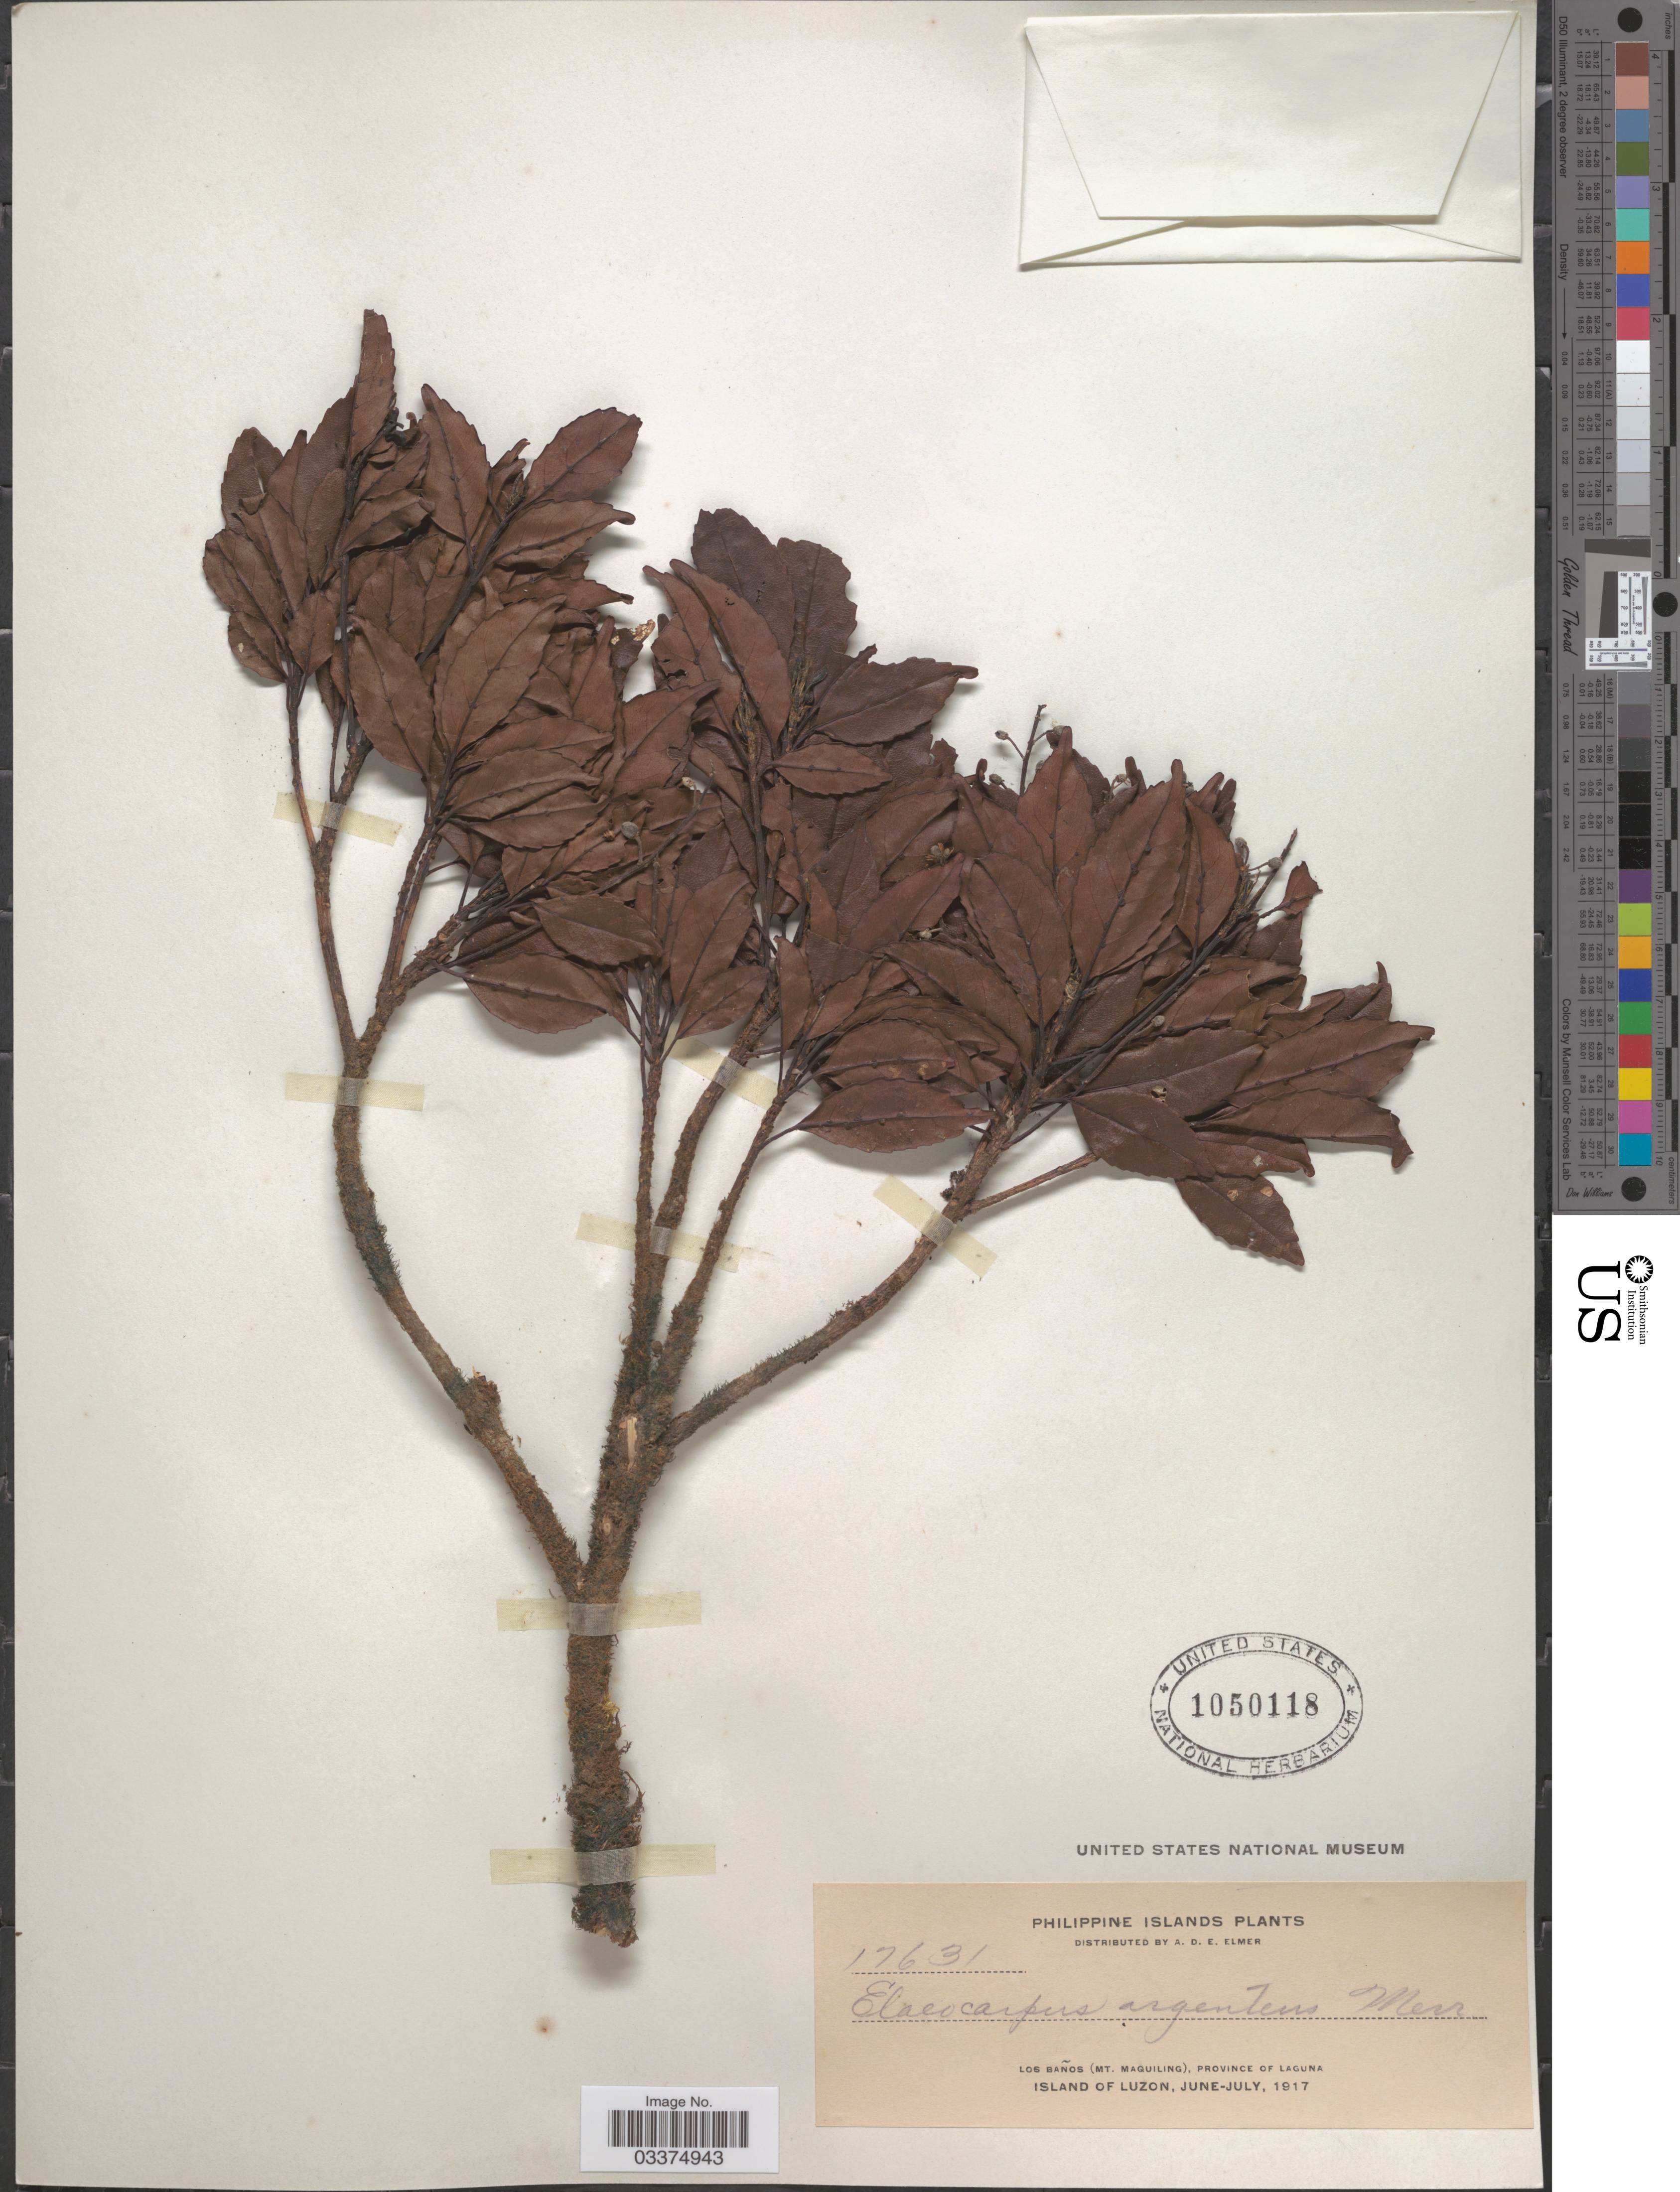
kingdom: Plantae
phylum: Tracheophyta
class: Magnoliopsida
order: Oxalidales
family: Elaeocarpaceae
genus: Elaeocarpus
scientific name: Elaeocarpus argenteus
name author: Merr.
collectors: A. D. E. Elmer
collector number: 17631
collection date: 1917-06/1917-07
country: Philippines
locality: Los Baños (Mt. Maquiling), Province of Laguna. Island of Luzon.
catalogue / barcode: US 1050118